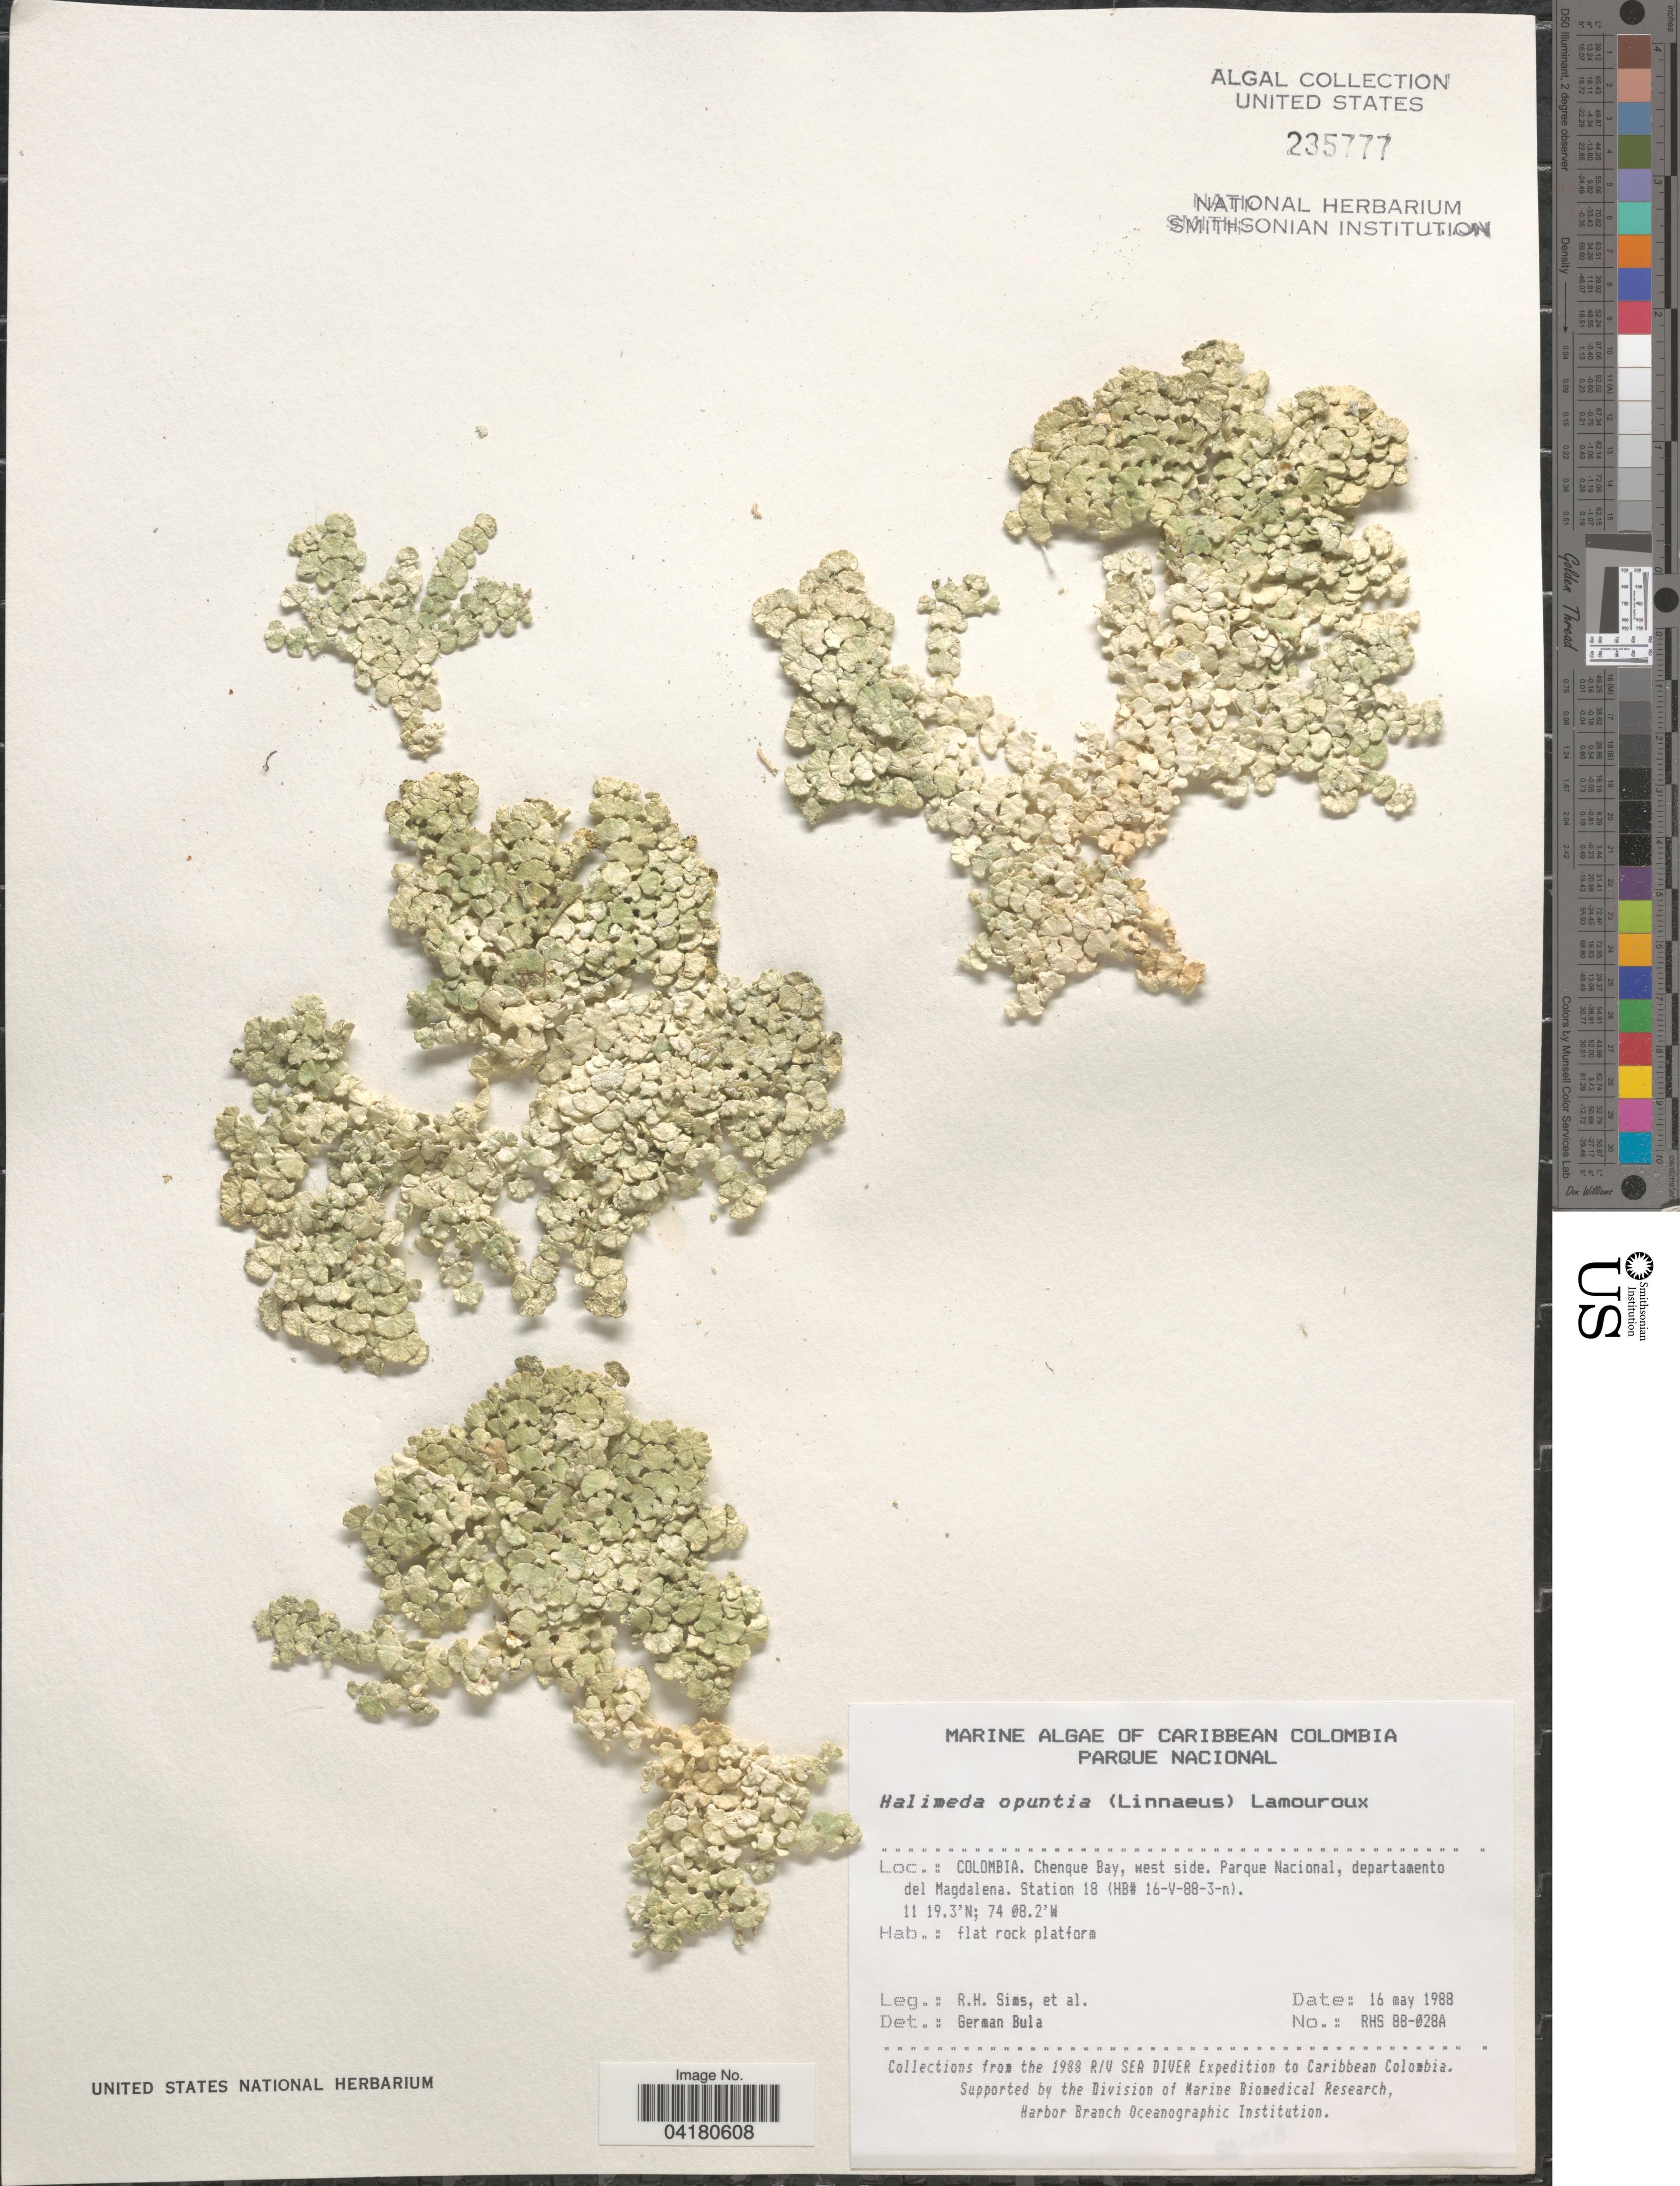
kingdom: Plantae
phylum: Chlorophyta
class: Ulvophyceae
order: Bryopsidales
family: Halimedaceae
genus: Halimeda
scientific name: Halimeda opuntia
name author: (L.) J.V.Lamouroux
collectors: R. H. Sims & et al.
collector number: RHS88-028A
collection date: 1988-05-16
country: Colombia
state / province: Magdalena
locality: Caribbean Colombia. Chenque Bay, west side. Parque Nacional, departamento del Magdalena. Station 18 (HB# 16-V-88-3-n). The 1988 R/V Sea Diver Expedition to Caribbean Colombia.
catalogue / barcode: US 235777